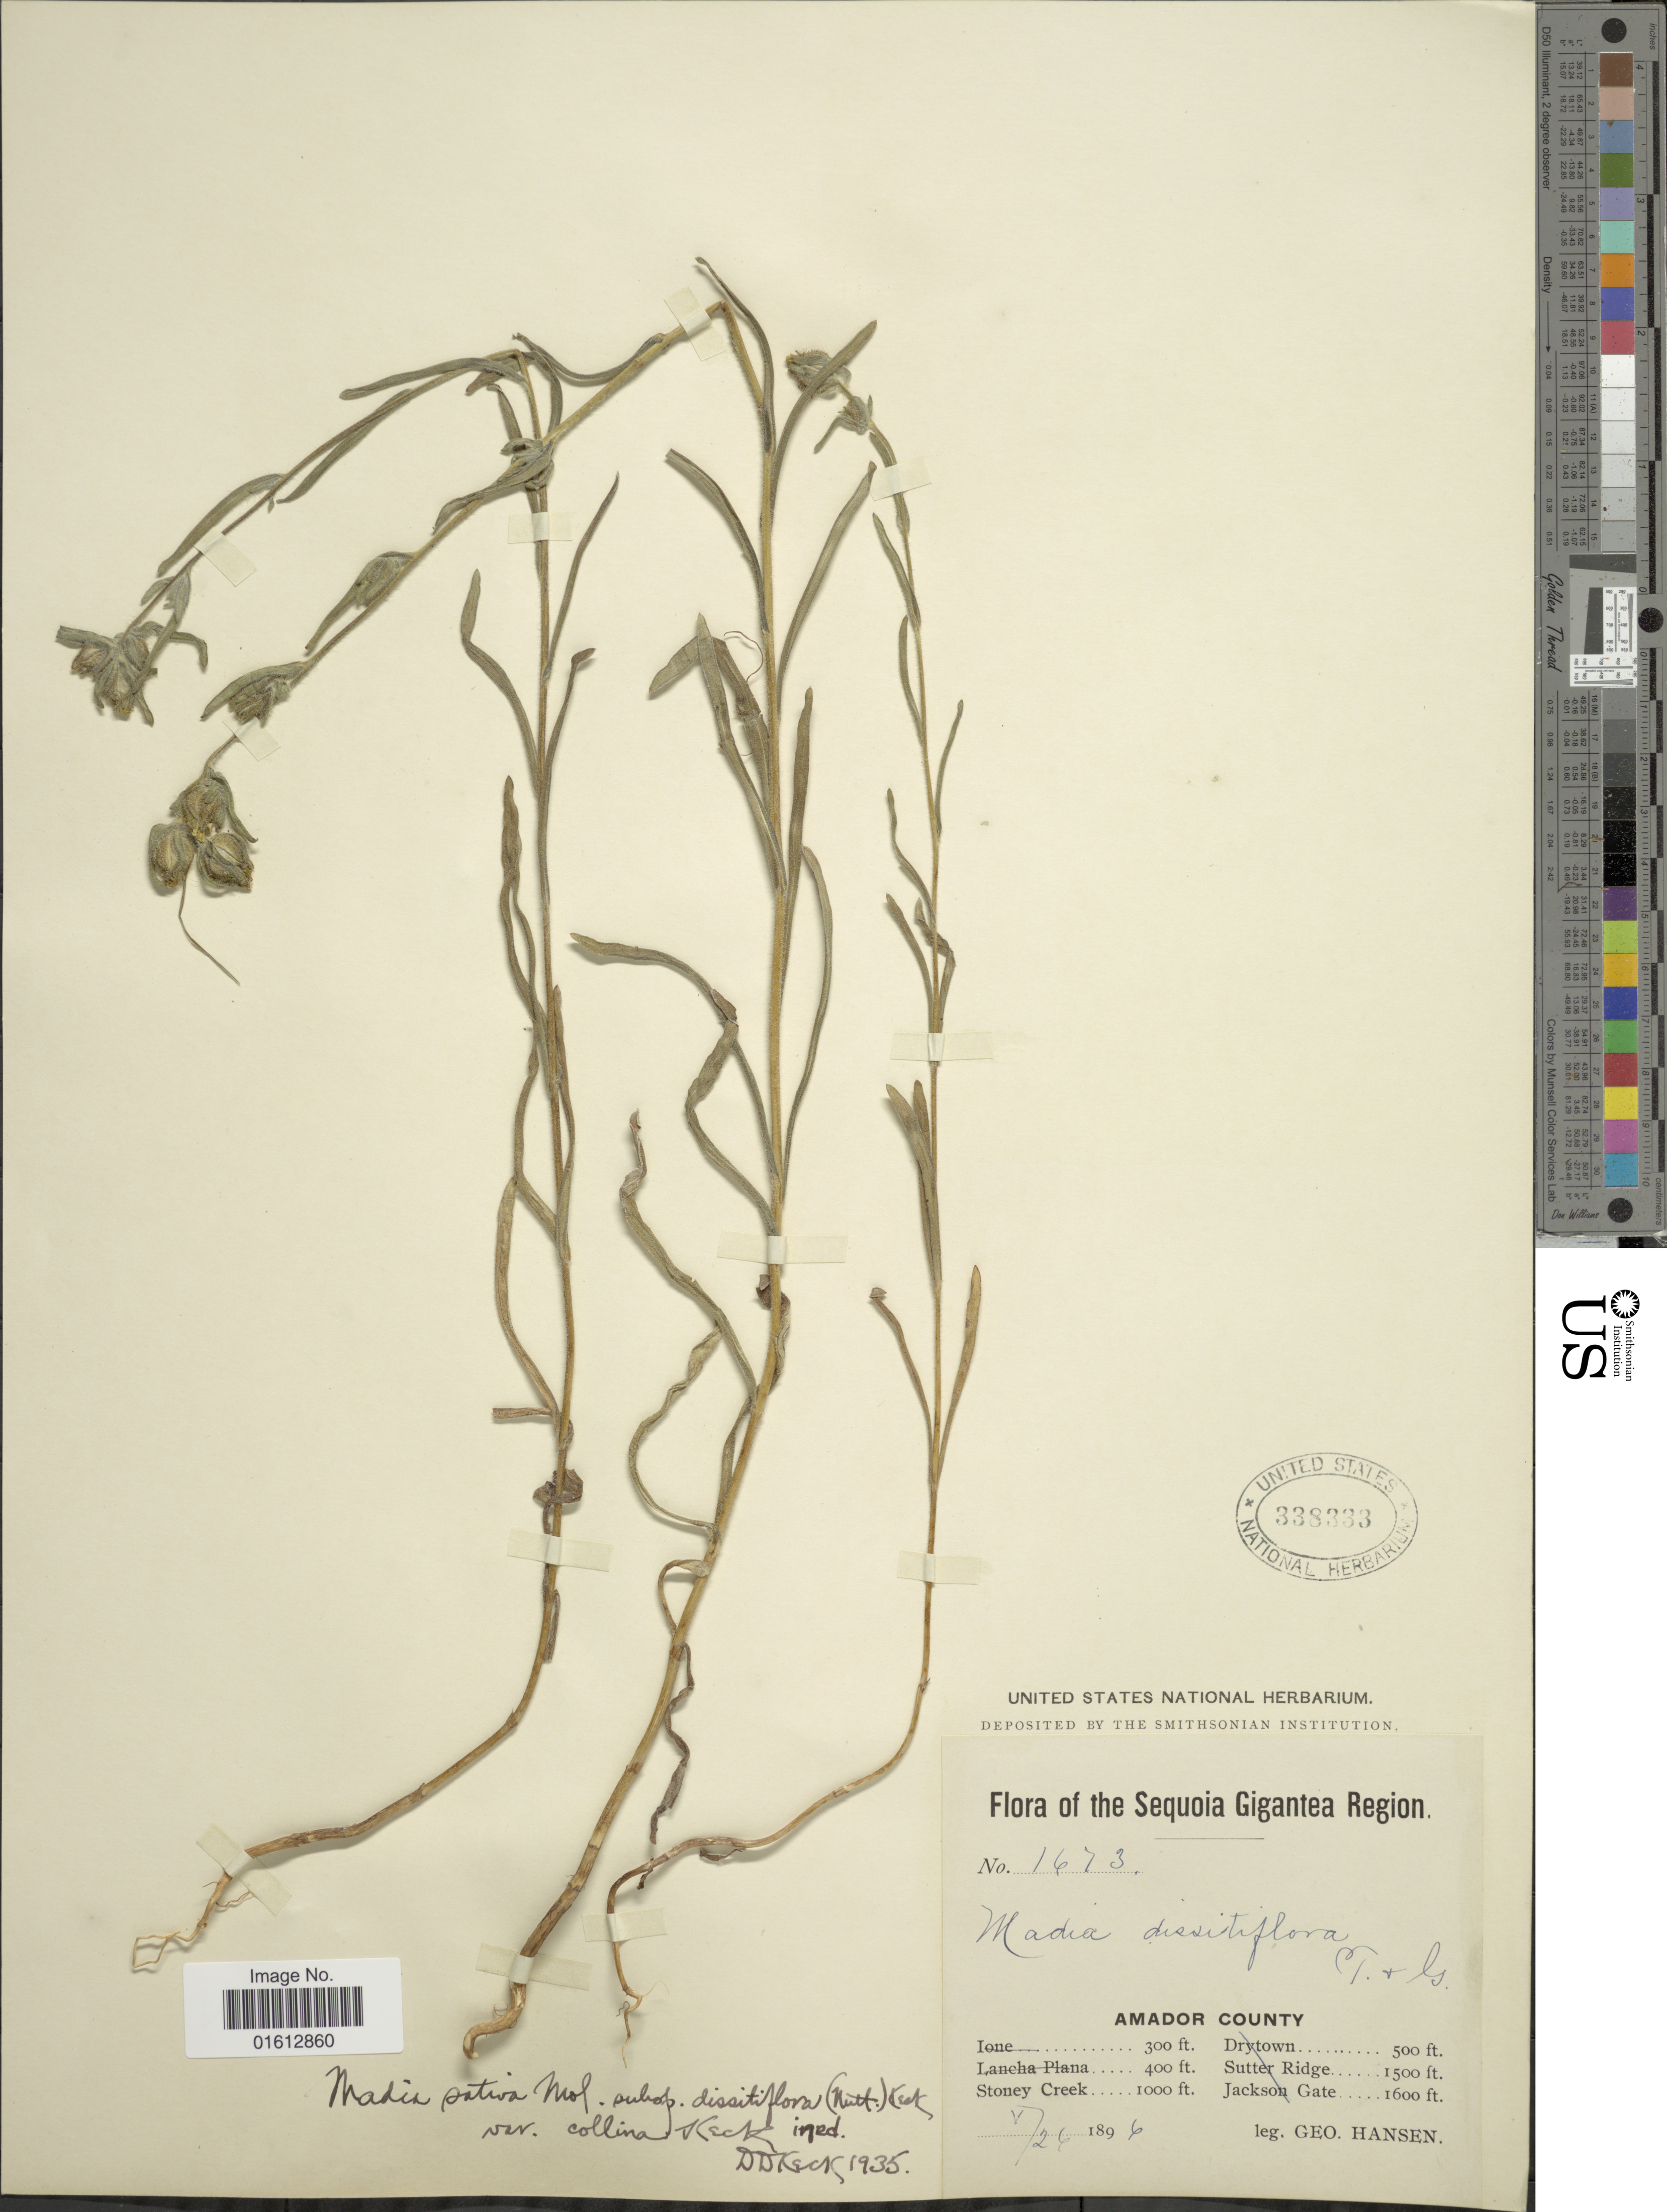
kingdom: Plantae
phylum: Tracheophyta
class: Magnoliopsida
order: Asterales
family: Asteraceae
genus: Madia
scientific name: Madia gracilis subsp. gracilis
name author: (Sm.) D.D. Keck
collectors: G. Hansen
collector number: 1473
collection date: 1896-05-26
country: United States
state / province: California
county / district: Amador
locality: The Sequoia Gigantea Region, Amador County, Stoney Creek.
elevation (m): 305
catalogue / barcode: US 338333